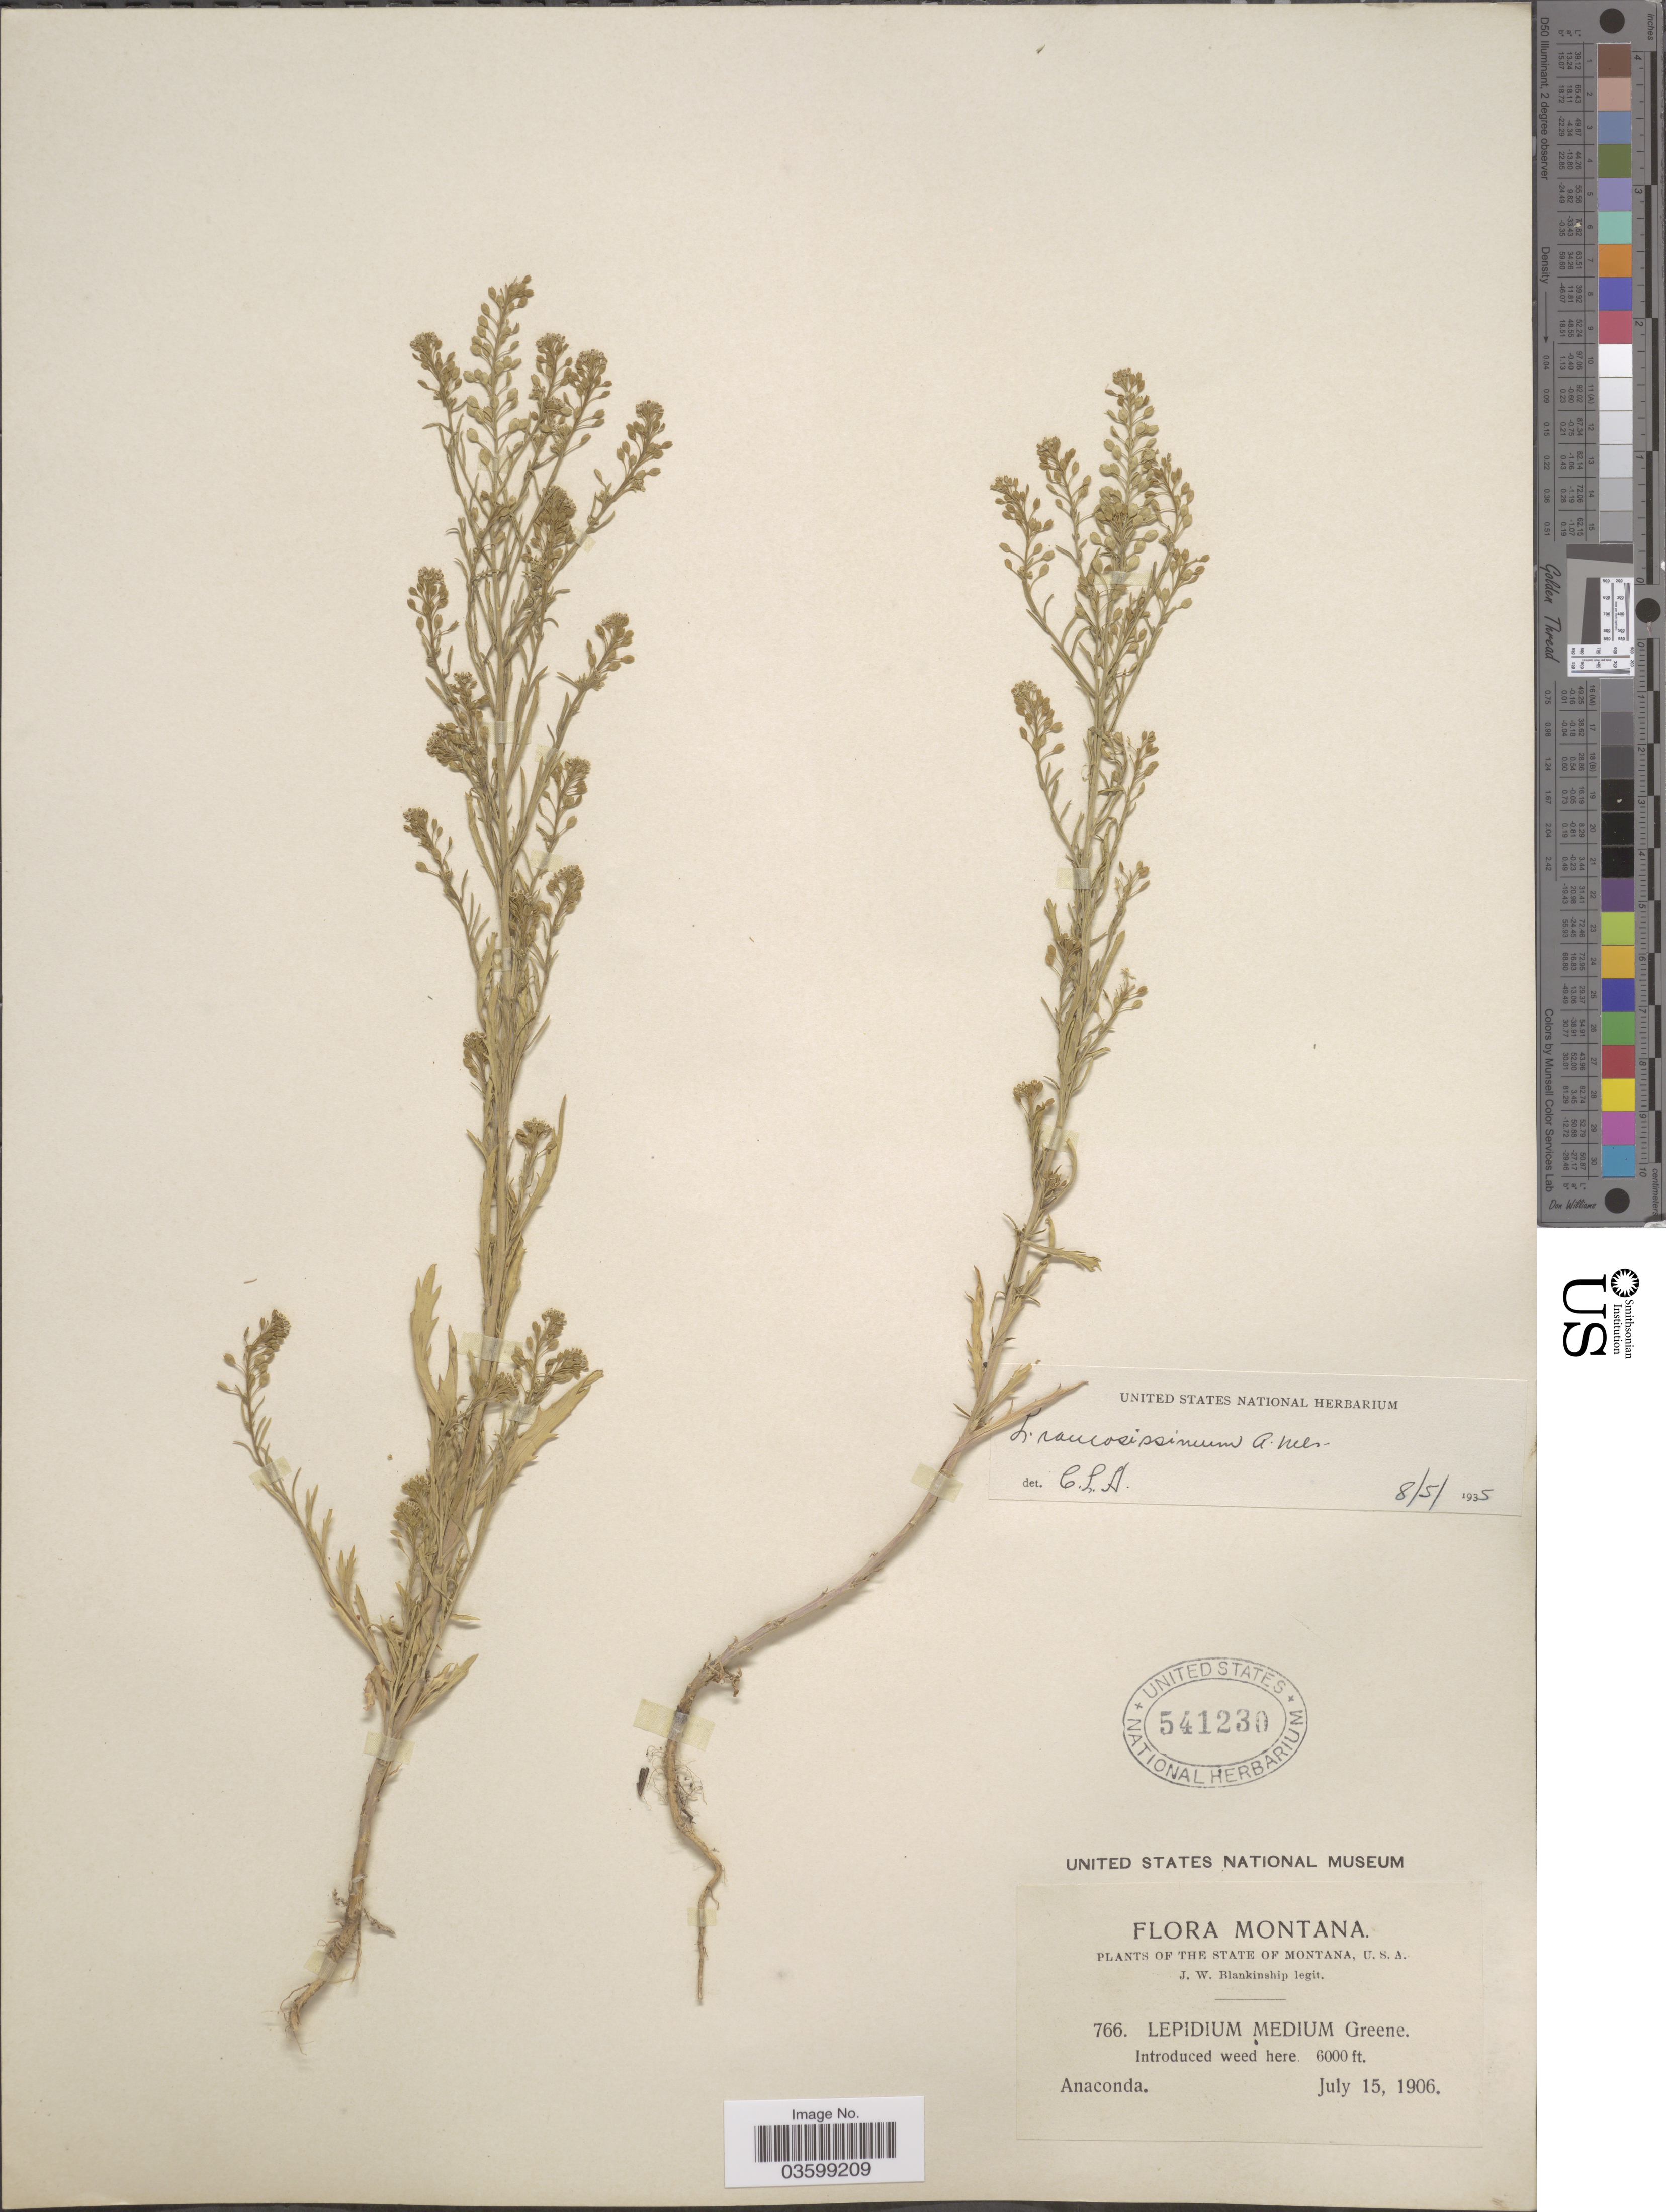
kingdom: Plantae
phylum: Tracheophyta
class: Magnoliopsida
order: Brassicales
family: Brassicaceae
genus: Lepidium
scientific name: Lepidium ramosissimum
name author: A. Nelson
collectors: J. W. Blankinship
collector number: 766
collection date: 1906-07-15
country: United States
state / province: Montana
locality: Anaconda.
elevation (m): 1829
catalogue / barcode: US 541230